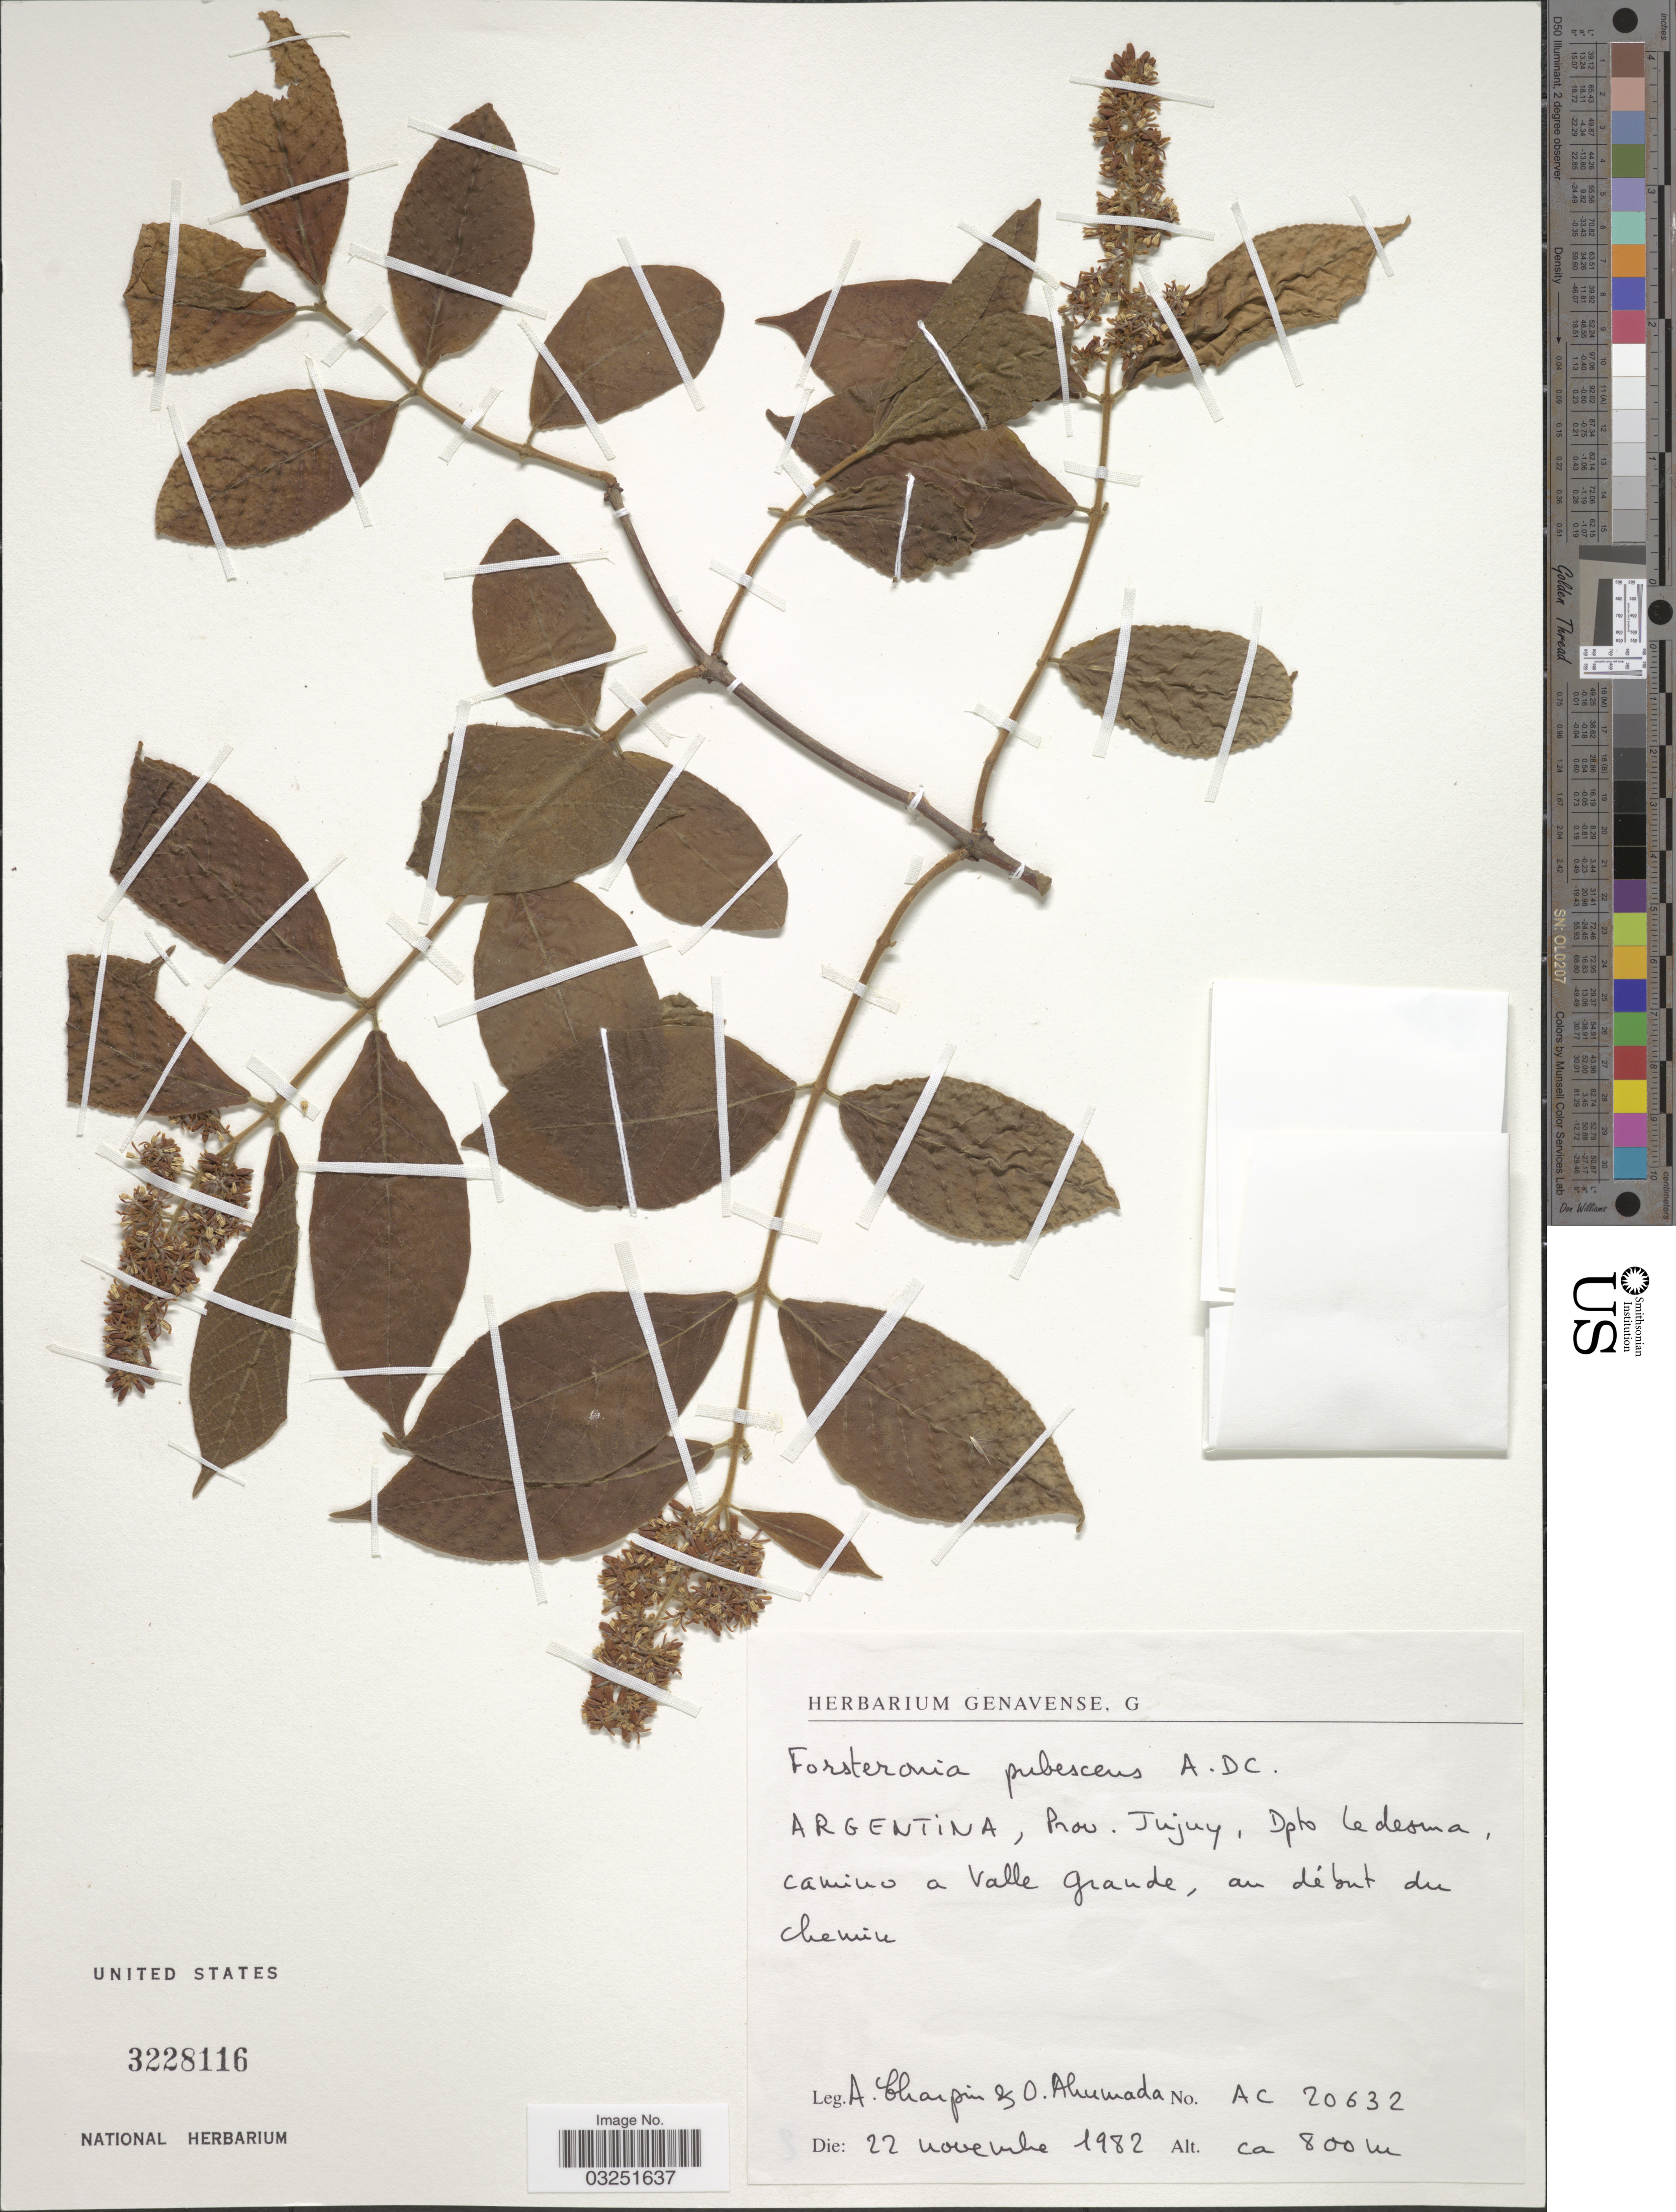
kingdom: Plantae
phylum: Tracheophyta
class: Magnoliopsida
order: Gentianales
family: Apocynaceae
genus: Forsteronia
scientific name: Forsteronia pubescens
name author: A. DC.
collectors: A. Charpin & O. Ahumada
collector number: AC 20632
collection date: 1982-11-22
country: Argentina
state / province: Jujuy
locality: Prov. Jujuy, Dpto ledesma, camino a Valle grande, au début du chemin.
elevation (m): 800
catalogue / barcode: US 3228116